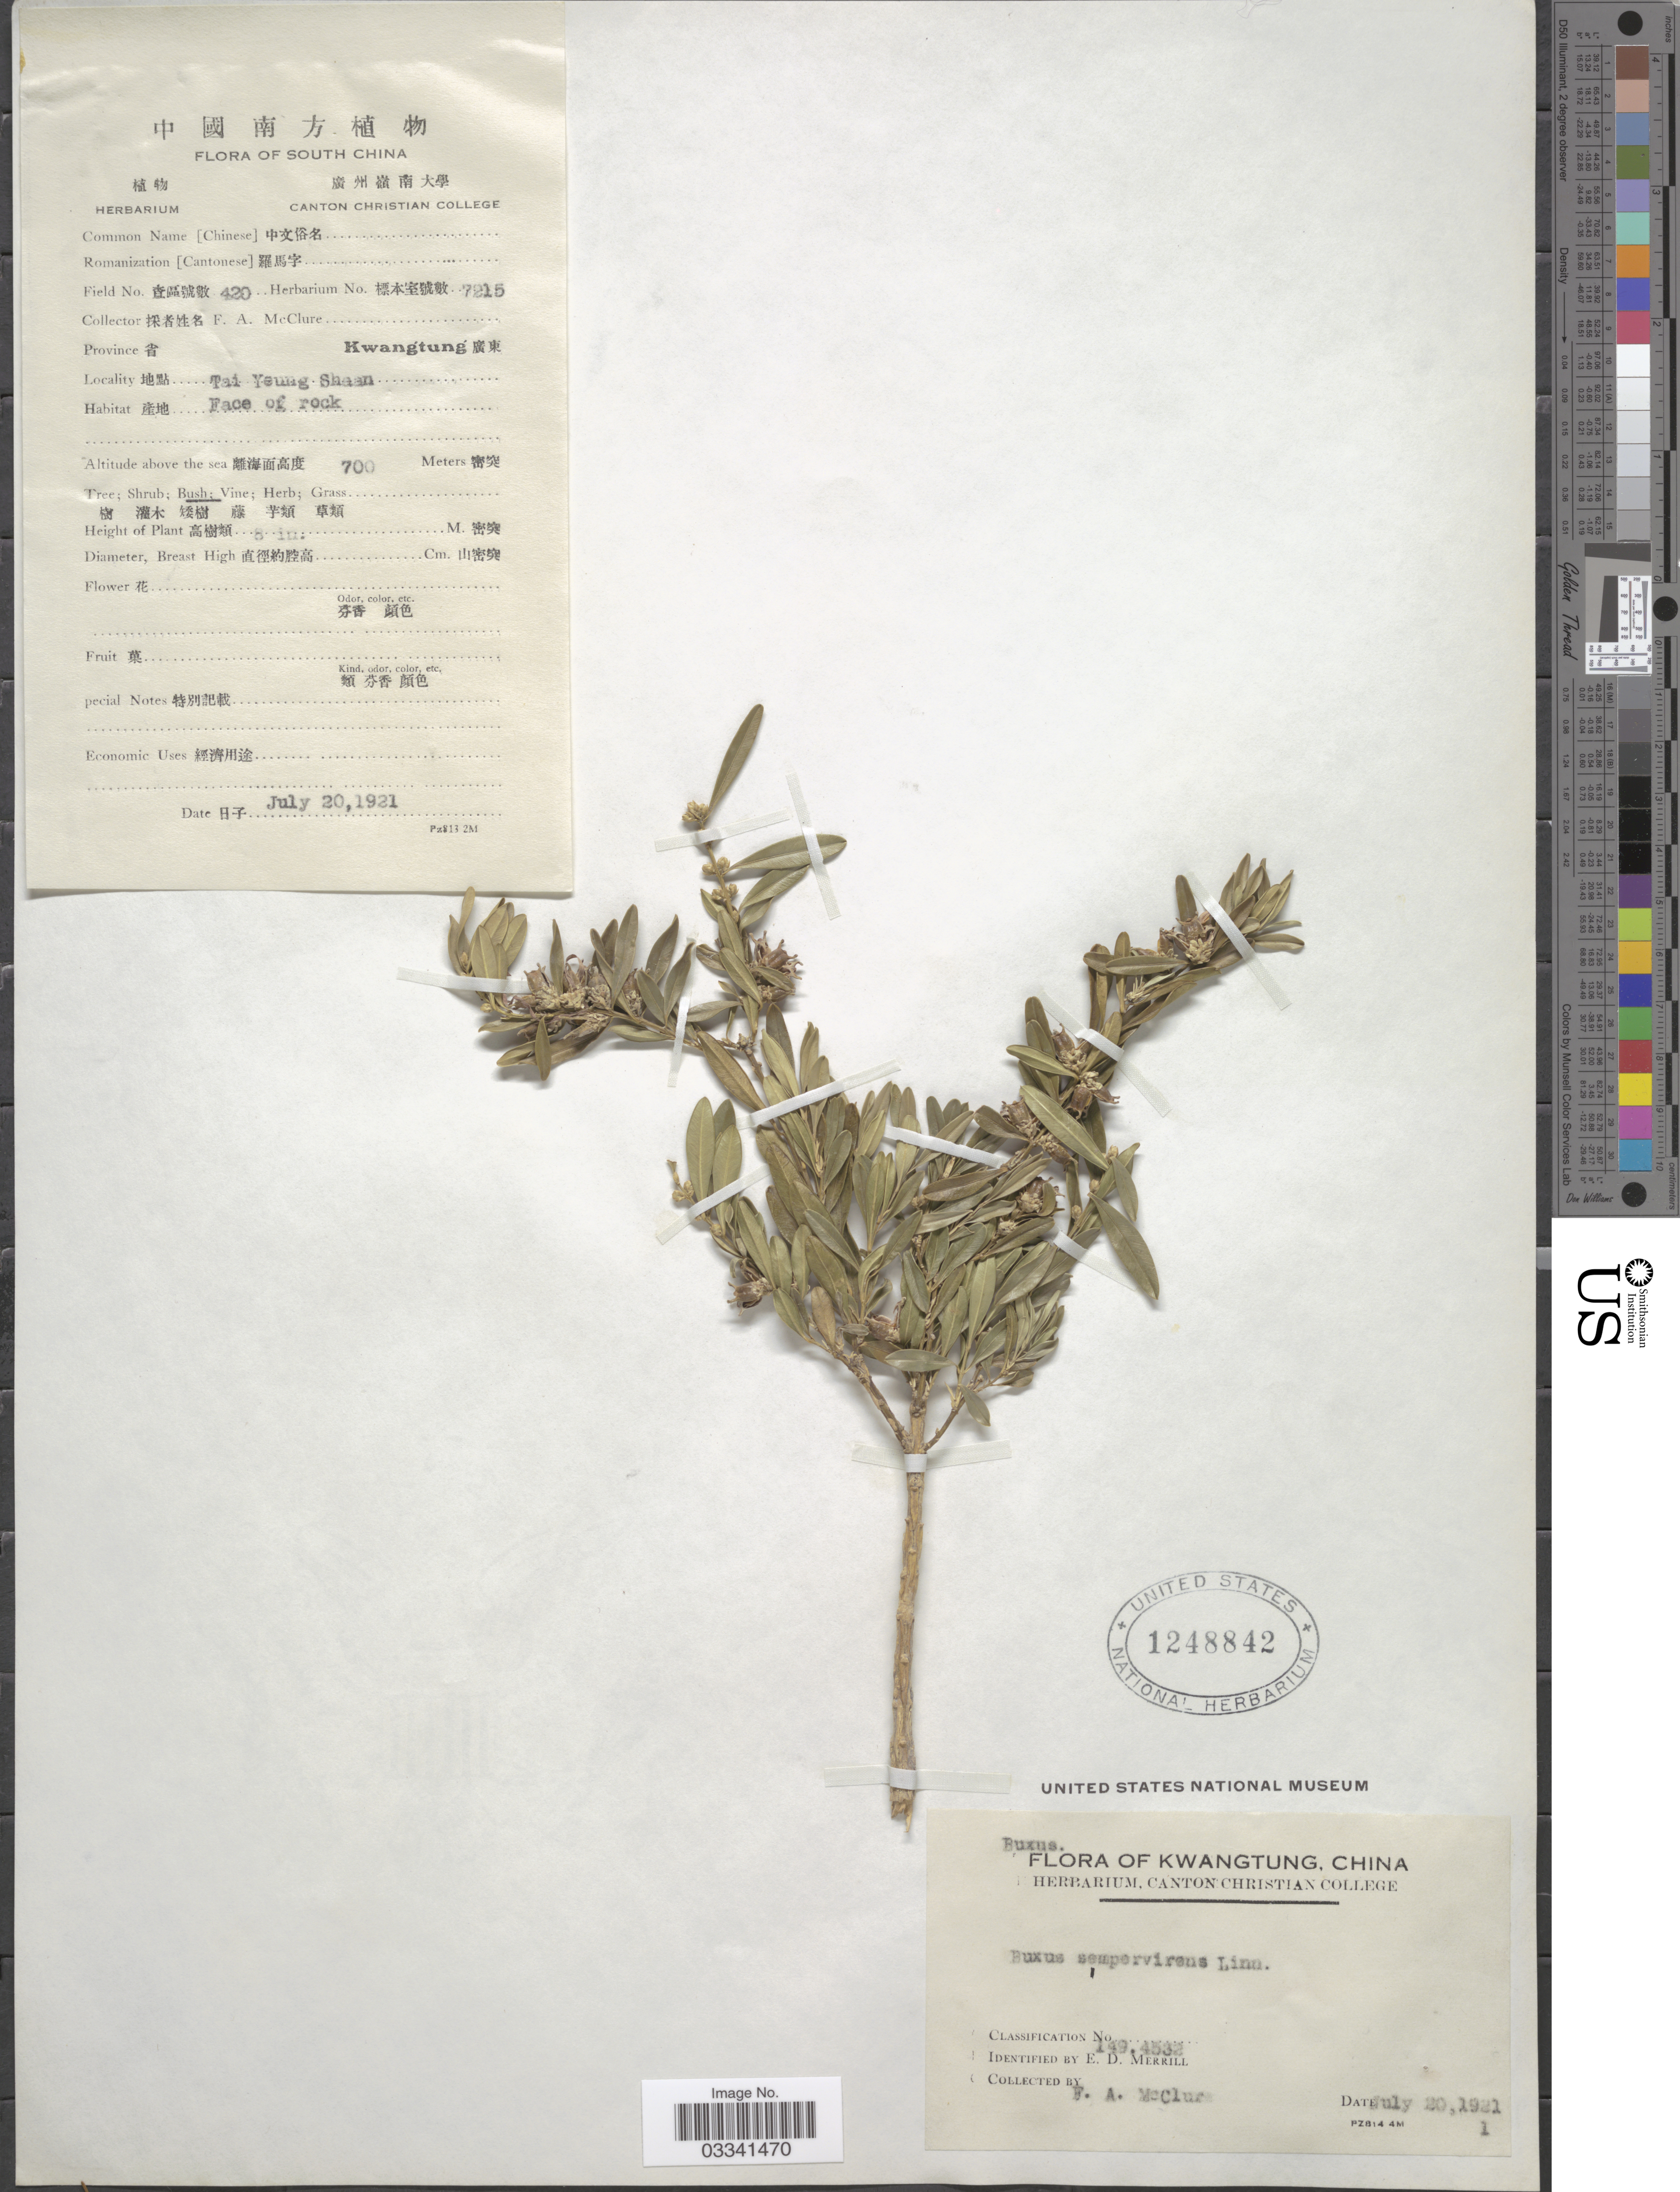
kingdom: Plantae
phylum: Tracheophyta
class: Magnoliopsida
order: Buxales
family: Buxaceae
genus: Buxus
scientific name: Buxus sempervirens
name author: L.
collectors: F. A. McClure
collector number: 420/7215?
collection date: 1921-07-20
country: China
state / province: Guangdong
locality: Kwangtung. Tai Yeung Shaan.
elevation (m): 700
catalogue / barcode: US 1248842